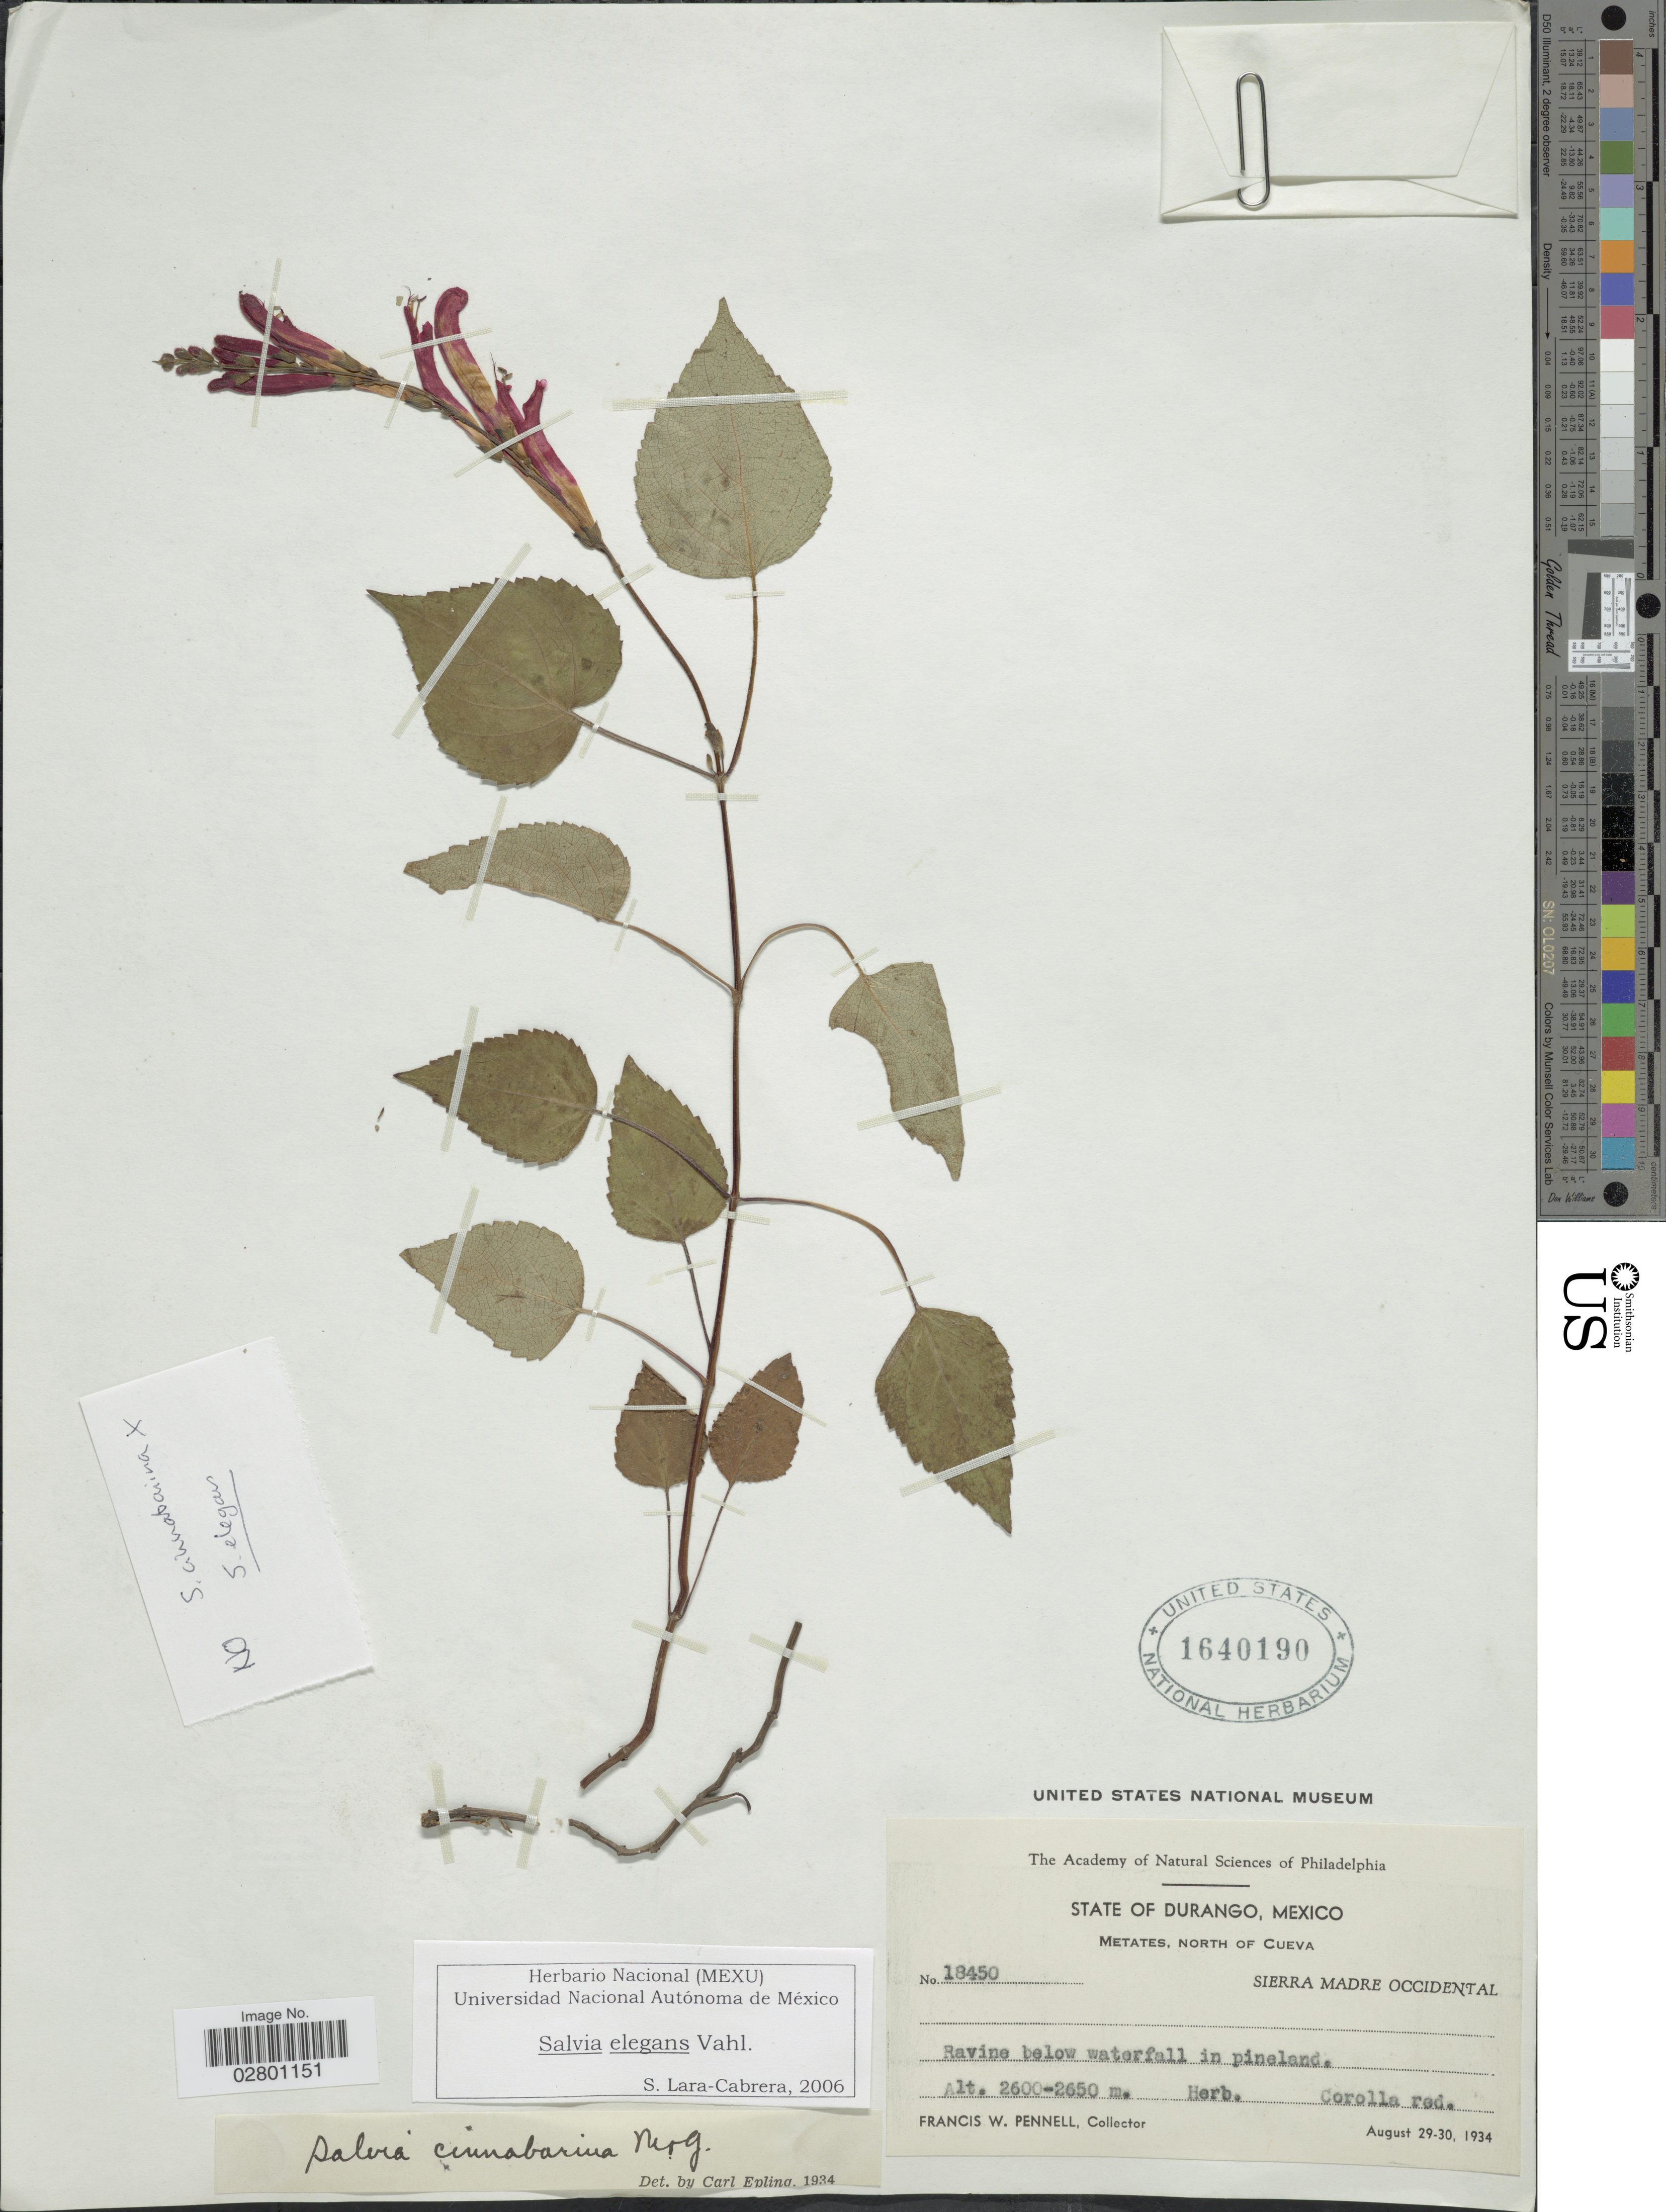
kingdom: Plantae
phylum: Tracheophyta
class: Magnoliopsida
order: Lamiales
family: Lamiaceae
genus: Salvia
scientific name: Salvia elegans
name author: Vahl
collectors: F. W. Pennell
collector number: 18450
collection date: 1934-08-29/1934-08-30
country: Mexico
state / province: Durango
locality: Metates, North of Cueva. Sierra Madre Occidental.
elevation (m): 2600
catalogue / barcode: US 1640190